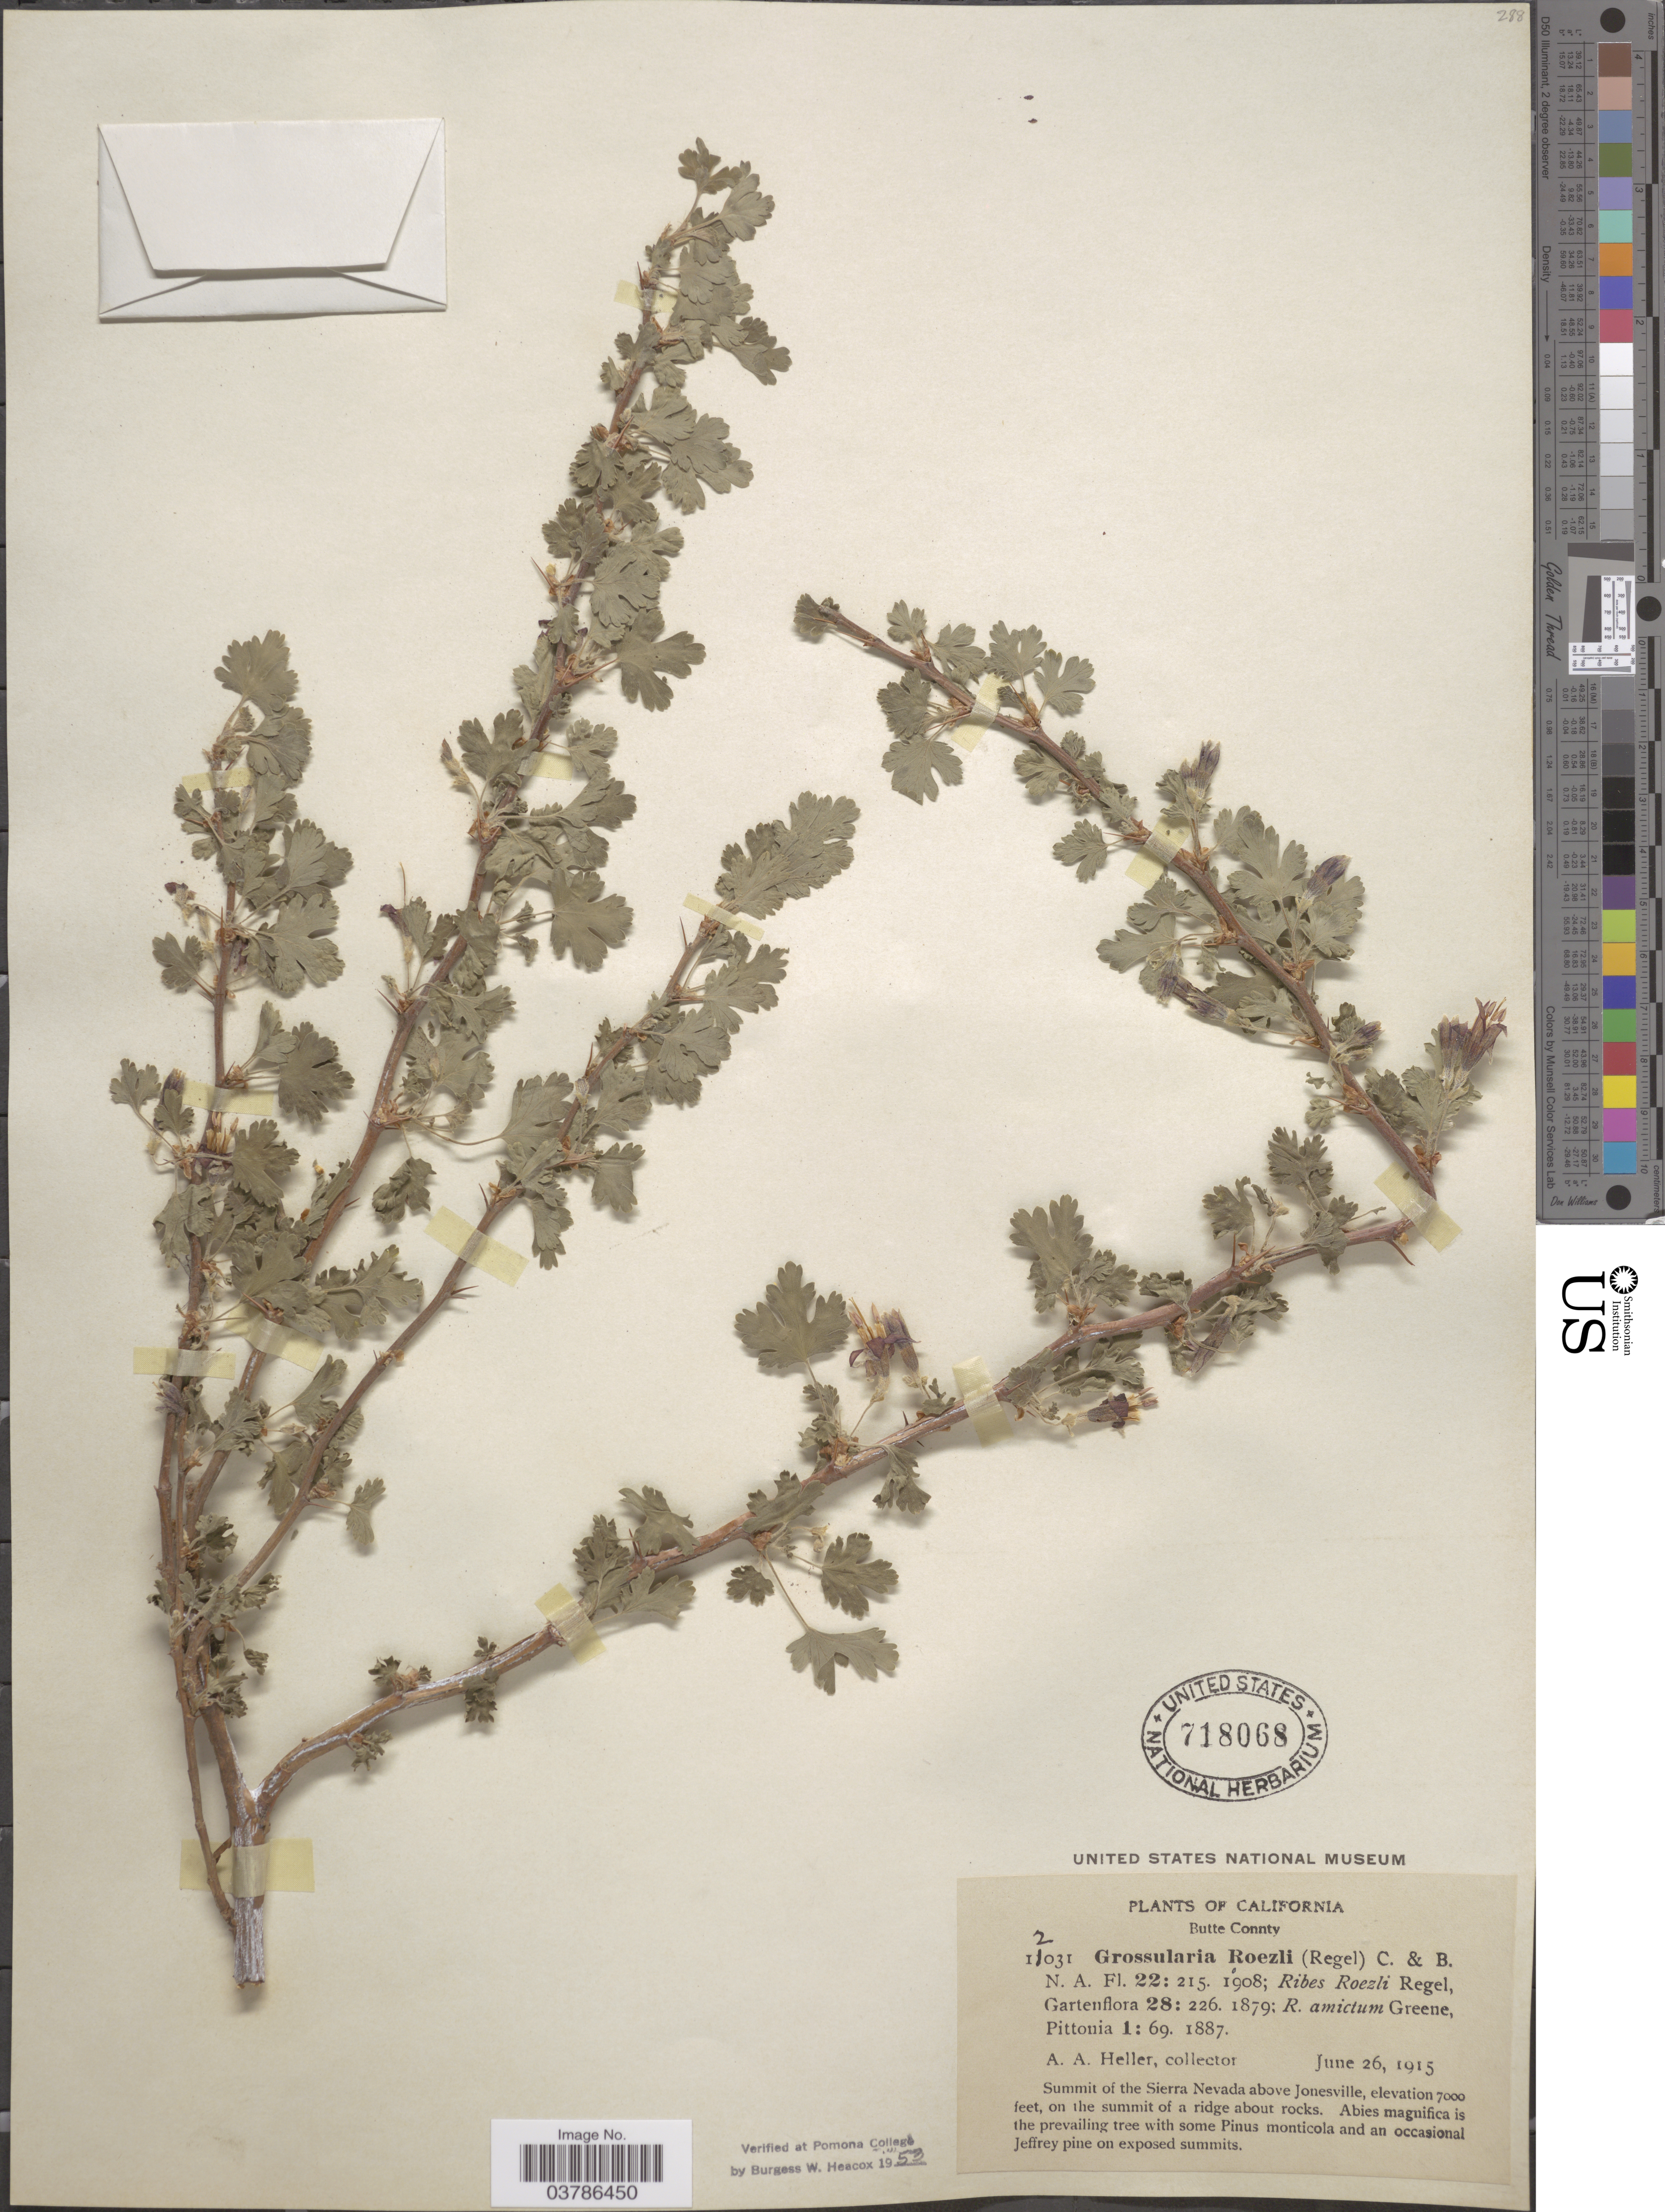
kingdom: Plantae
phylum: Tracheophyta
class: Magnoliopsida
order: Saxifragales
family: Grossulariaceae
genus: Ribes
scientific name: Ribes roezlii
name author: Regel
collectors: A. A. Heller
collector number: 12031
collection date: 1915-06-26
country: United States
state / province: California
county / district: Butte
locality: Butte County. Summit of the Sierra Nevada above Jonesville.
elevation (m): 2134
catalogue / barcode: US 718068